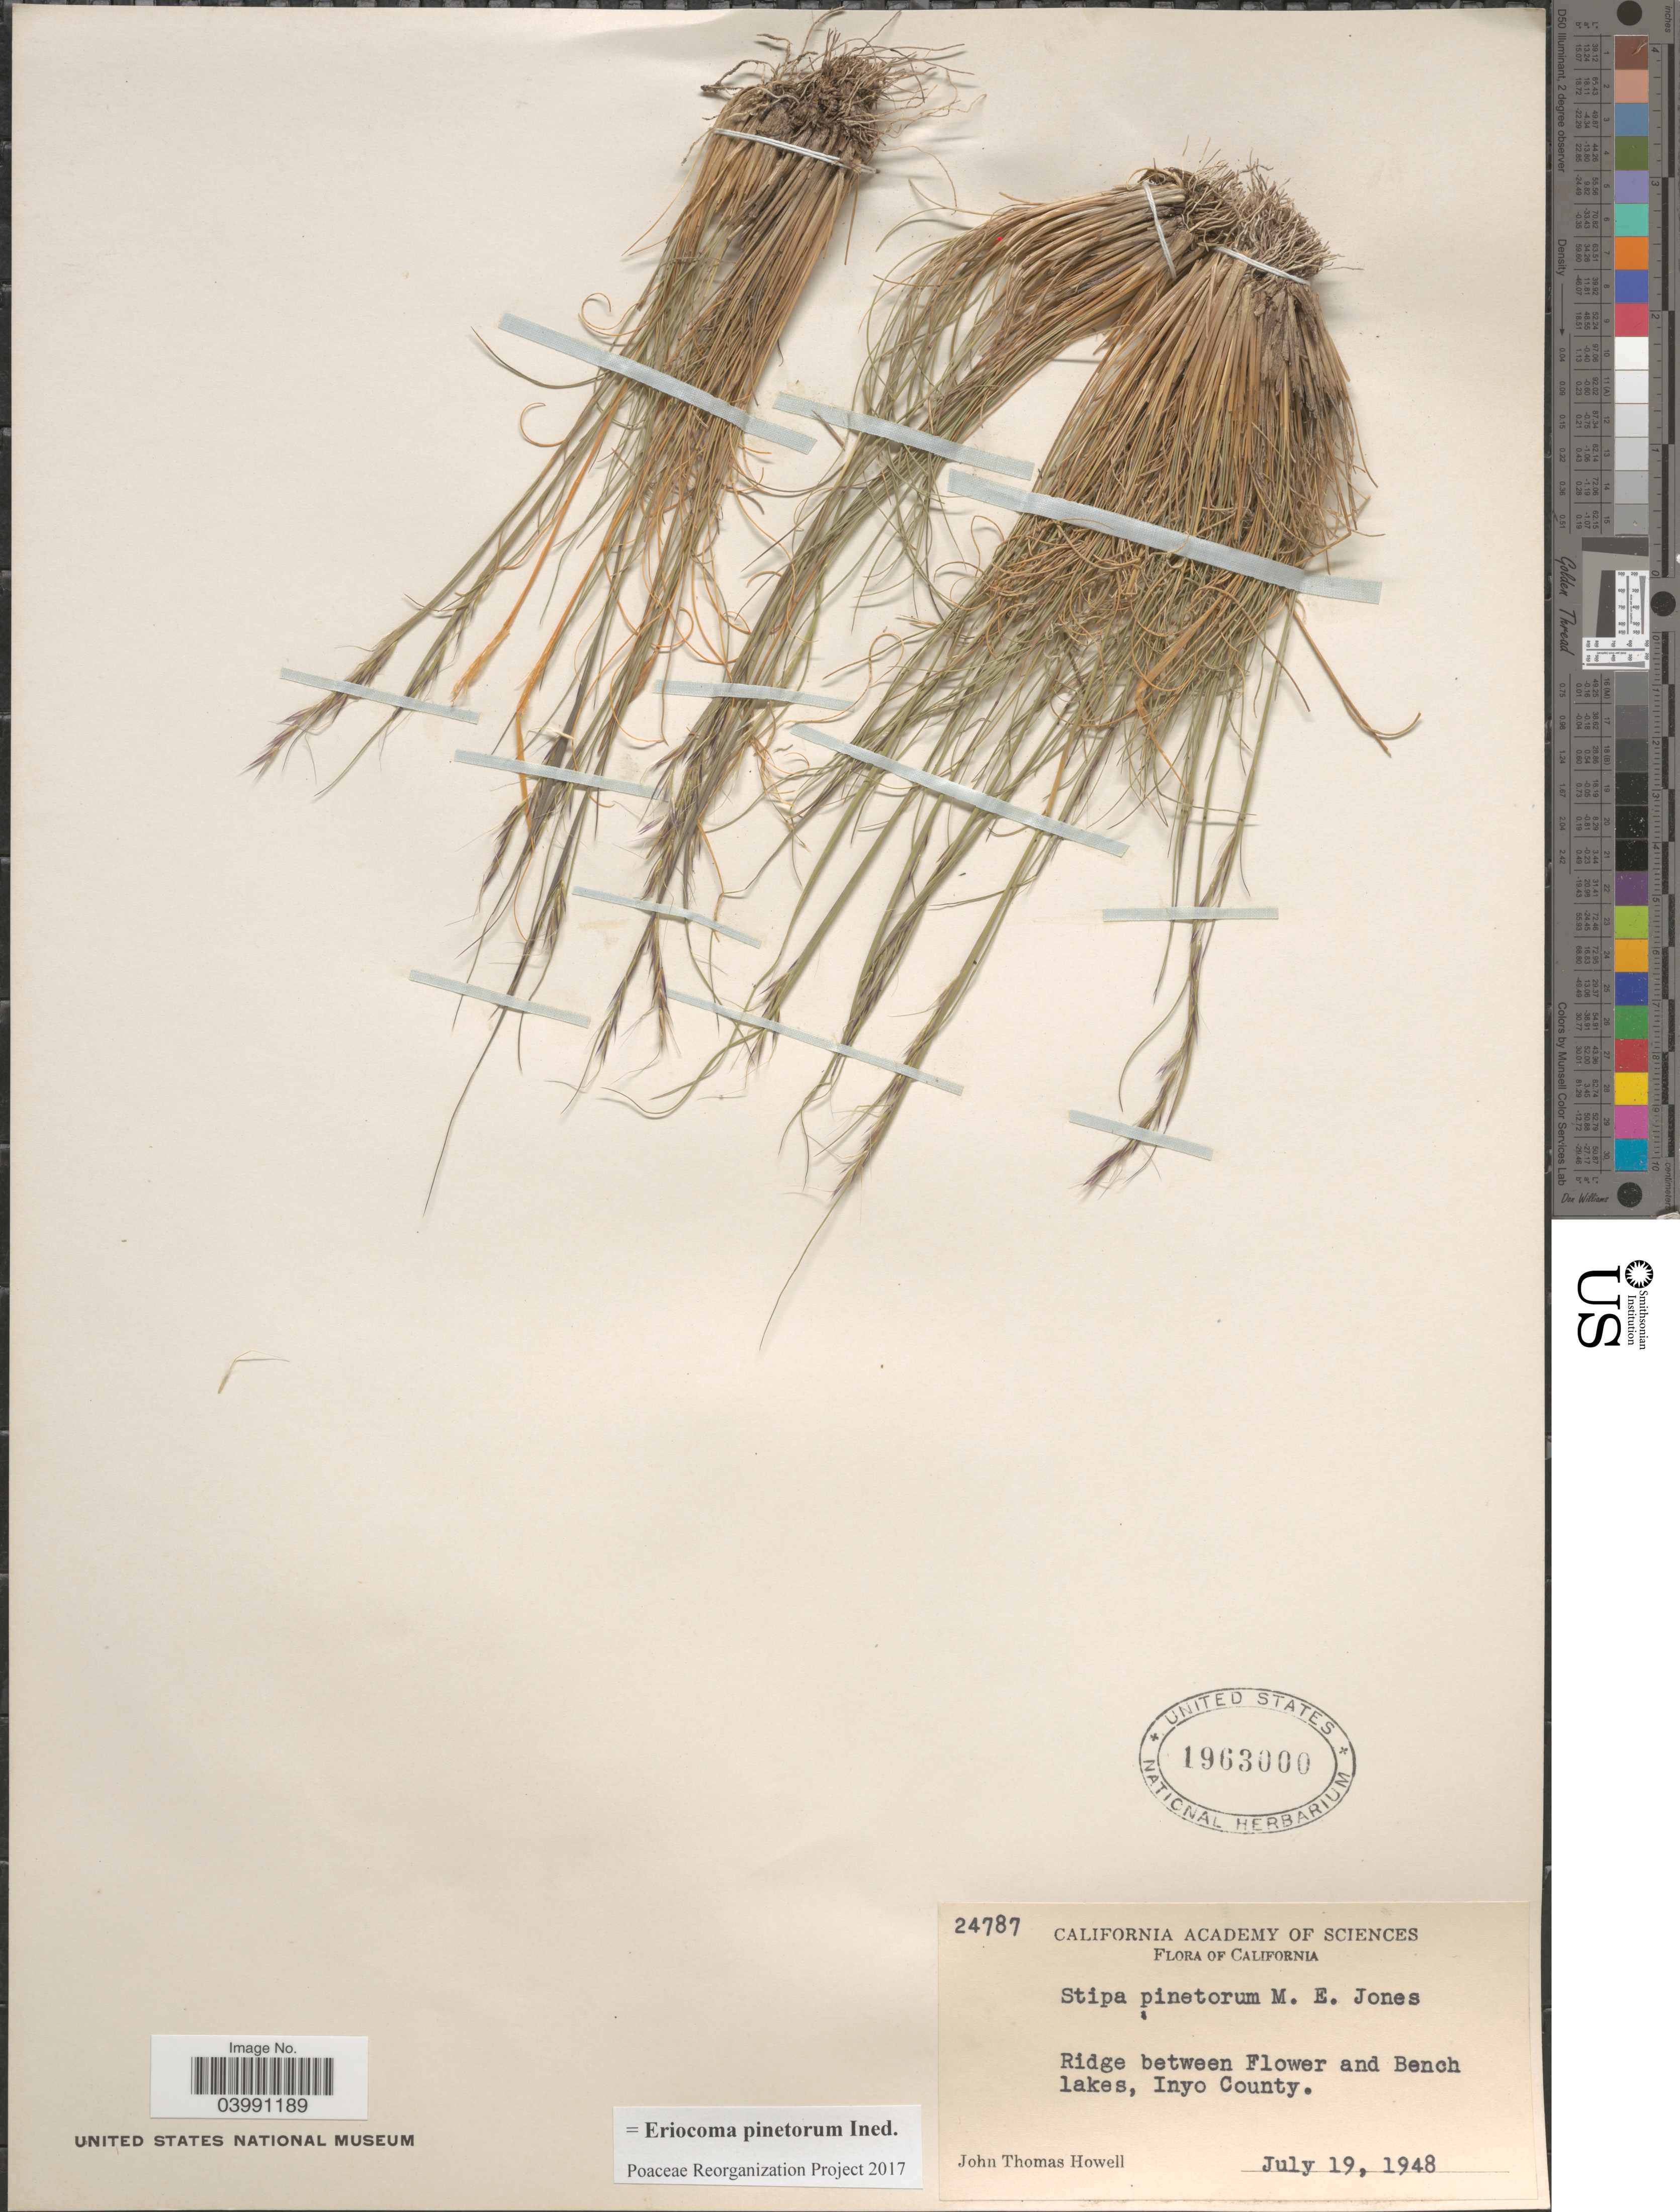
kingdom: Plantae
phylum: Tracheophyta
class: Liliopsida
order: Poales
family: Poaceae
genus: Eriocoma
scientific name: Eriocoma pinetorum ined.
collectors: J. T. Howell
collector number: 24787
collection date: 1948-07-19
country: United States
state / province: California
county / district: Inyo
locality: Ridge between Flower and Bench lakes, Inyo County.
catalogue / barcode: US 1963000